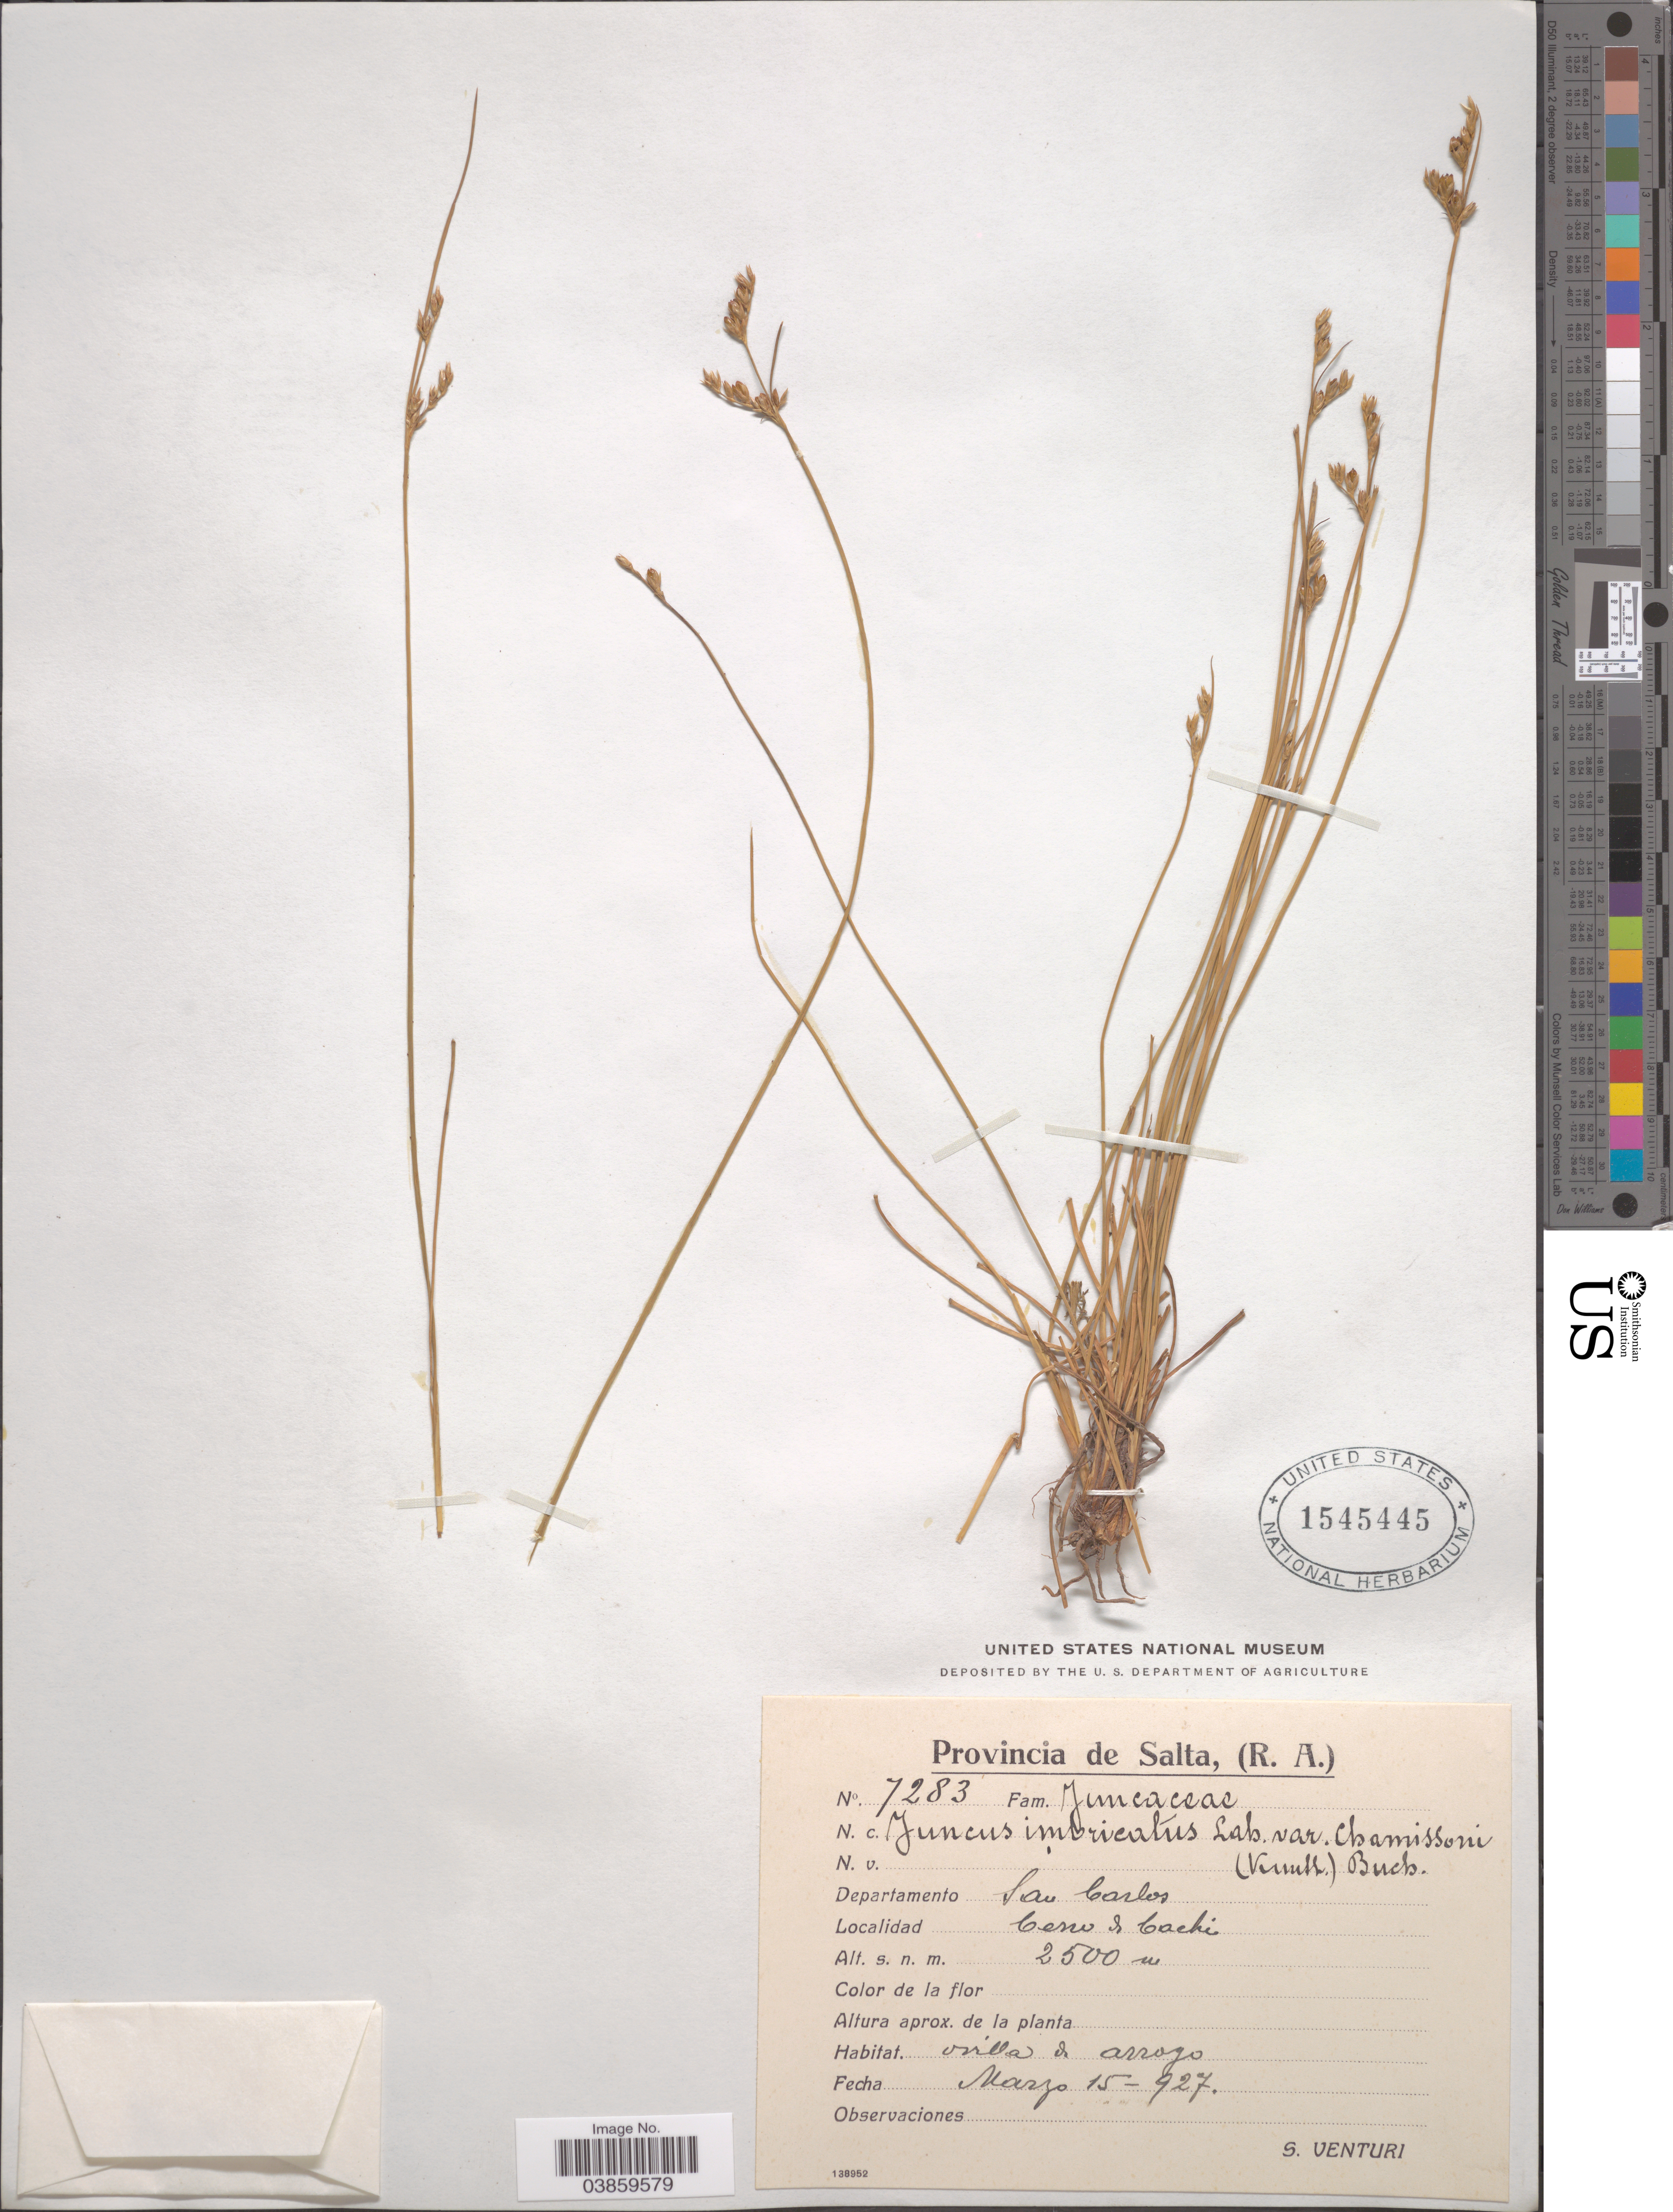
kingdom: Plantae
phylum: Tracheophyta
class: Liliopsida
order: Poales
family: Juncaceae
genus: Juncus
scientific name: Juncus imbricatus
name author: Laharpe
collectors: S. Venturi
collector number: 7283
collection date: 1927-03-15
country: Argentina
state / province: Salta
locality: Departamento San Carlos. Cerro de Cachi.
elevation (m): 2500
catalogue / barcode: US 1545445